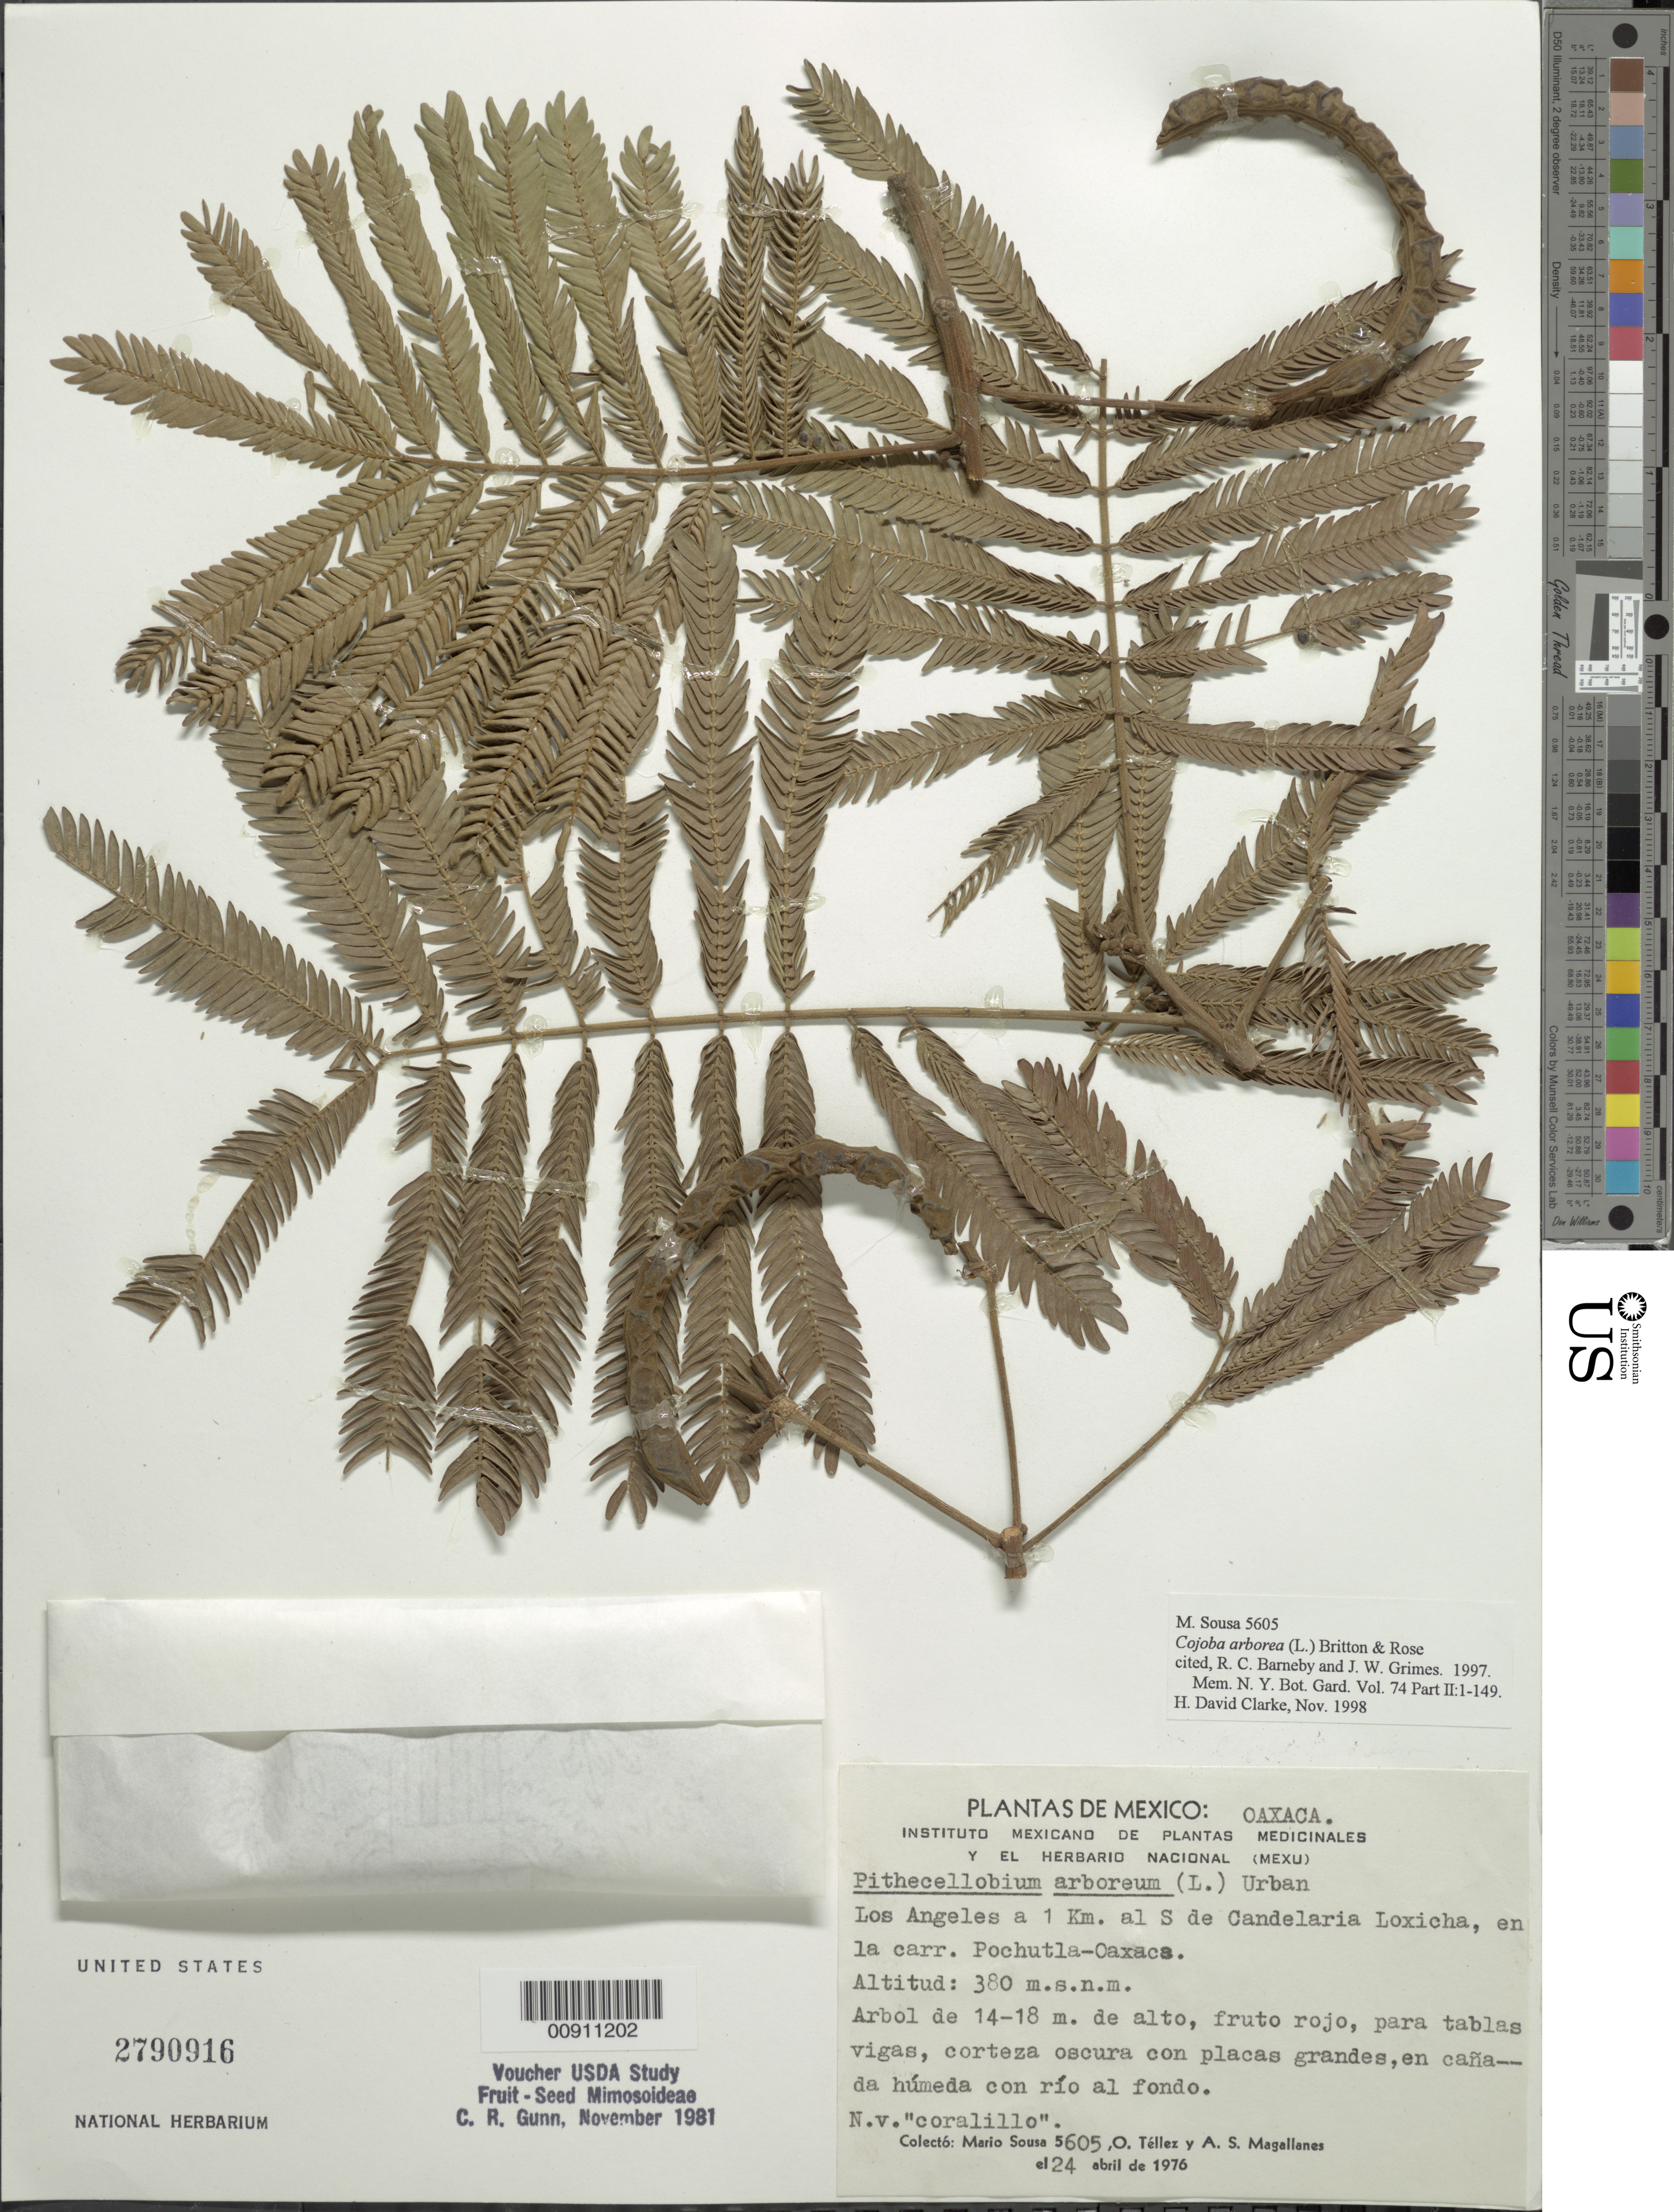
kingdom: Plantae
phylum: Tracheophyta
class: Magnoliopsida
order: Fabales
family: Fabaceae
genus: Cojoba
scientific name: Cojoba arborea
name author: (L.) Britton & Rose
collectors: M. Sousa S., O. Téllez V. & A. Magallanes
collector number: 5605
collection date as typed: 24 Apr 1976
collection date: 1976-04-24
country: Mexico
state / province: Oaxaca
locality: Los Angeles a 1 km. al S de Candelaria Loxicha, en la carr. Pochutla-Oaxaca.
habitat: En cañada húmeda con río al fondo.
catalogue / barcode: US 2790916